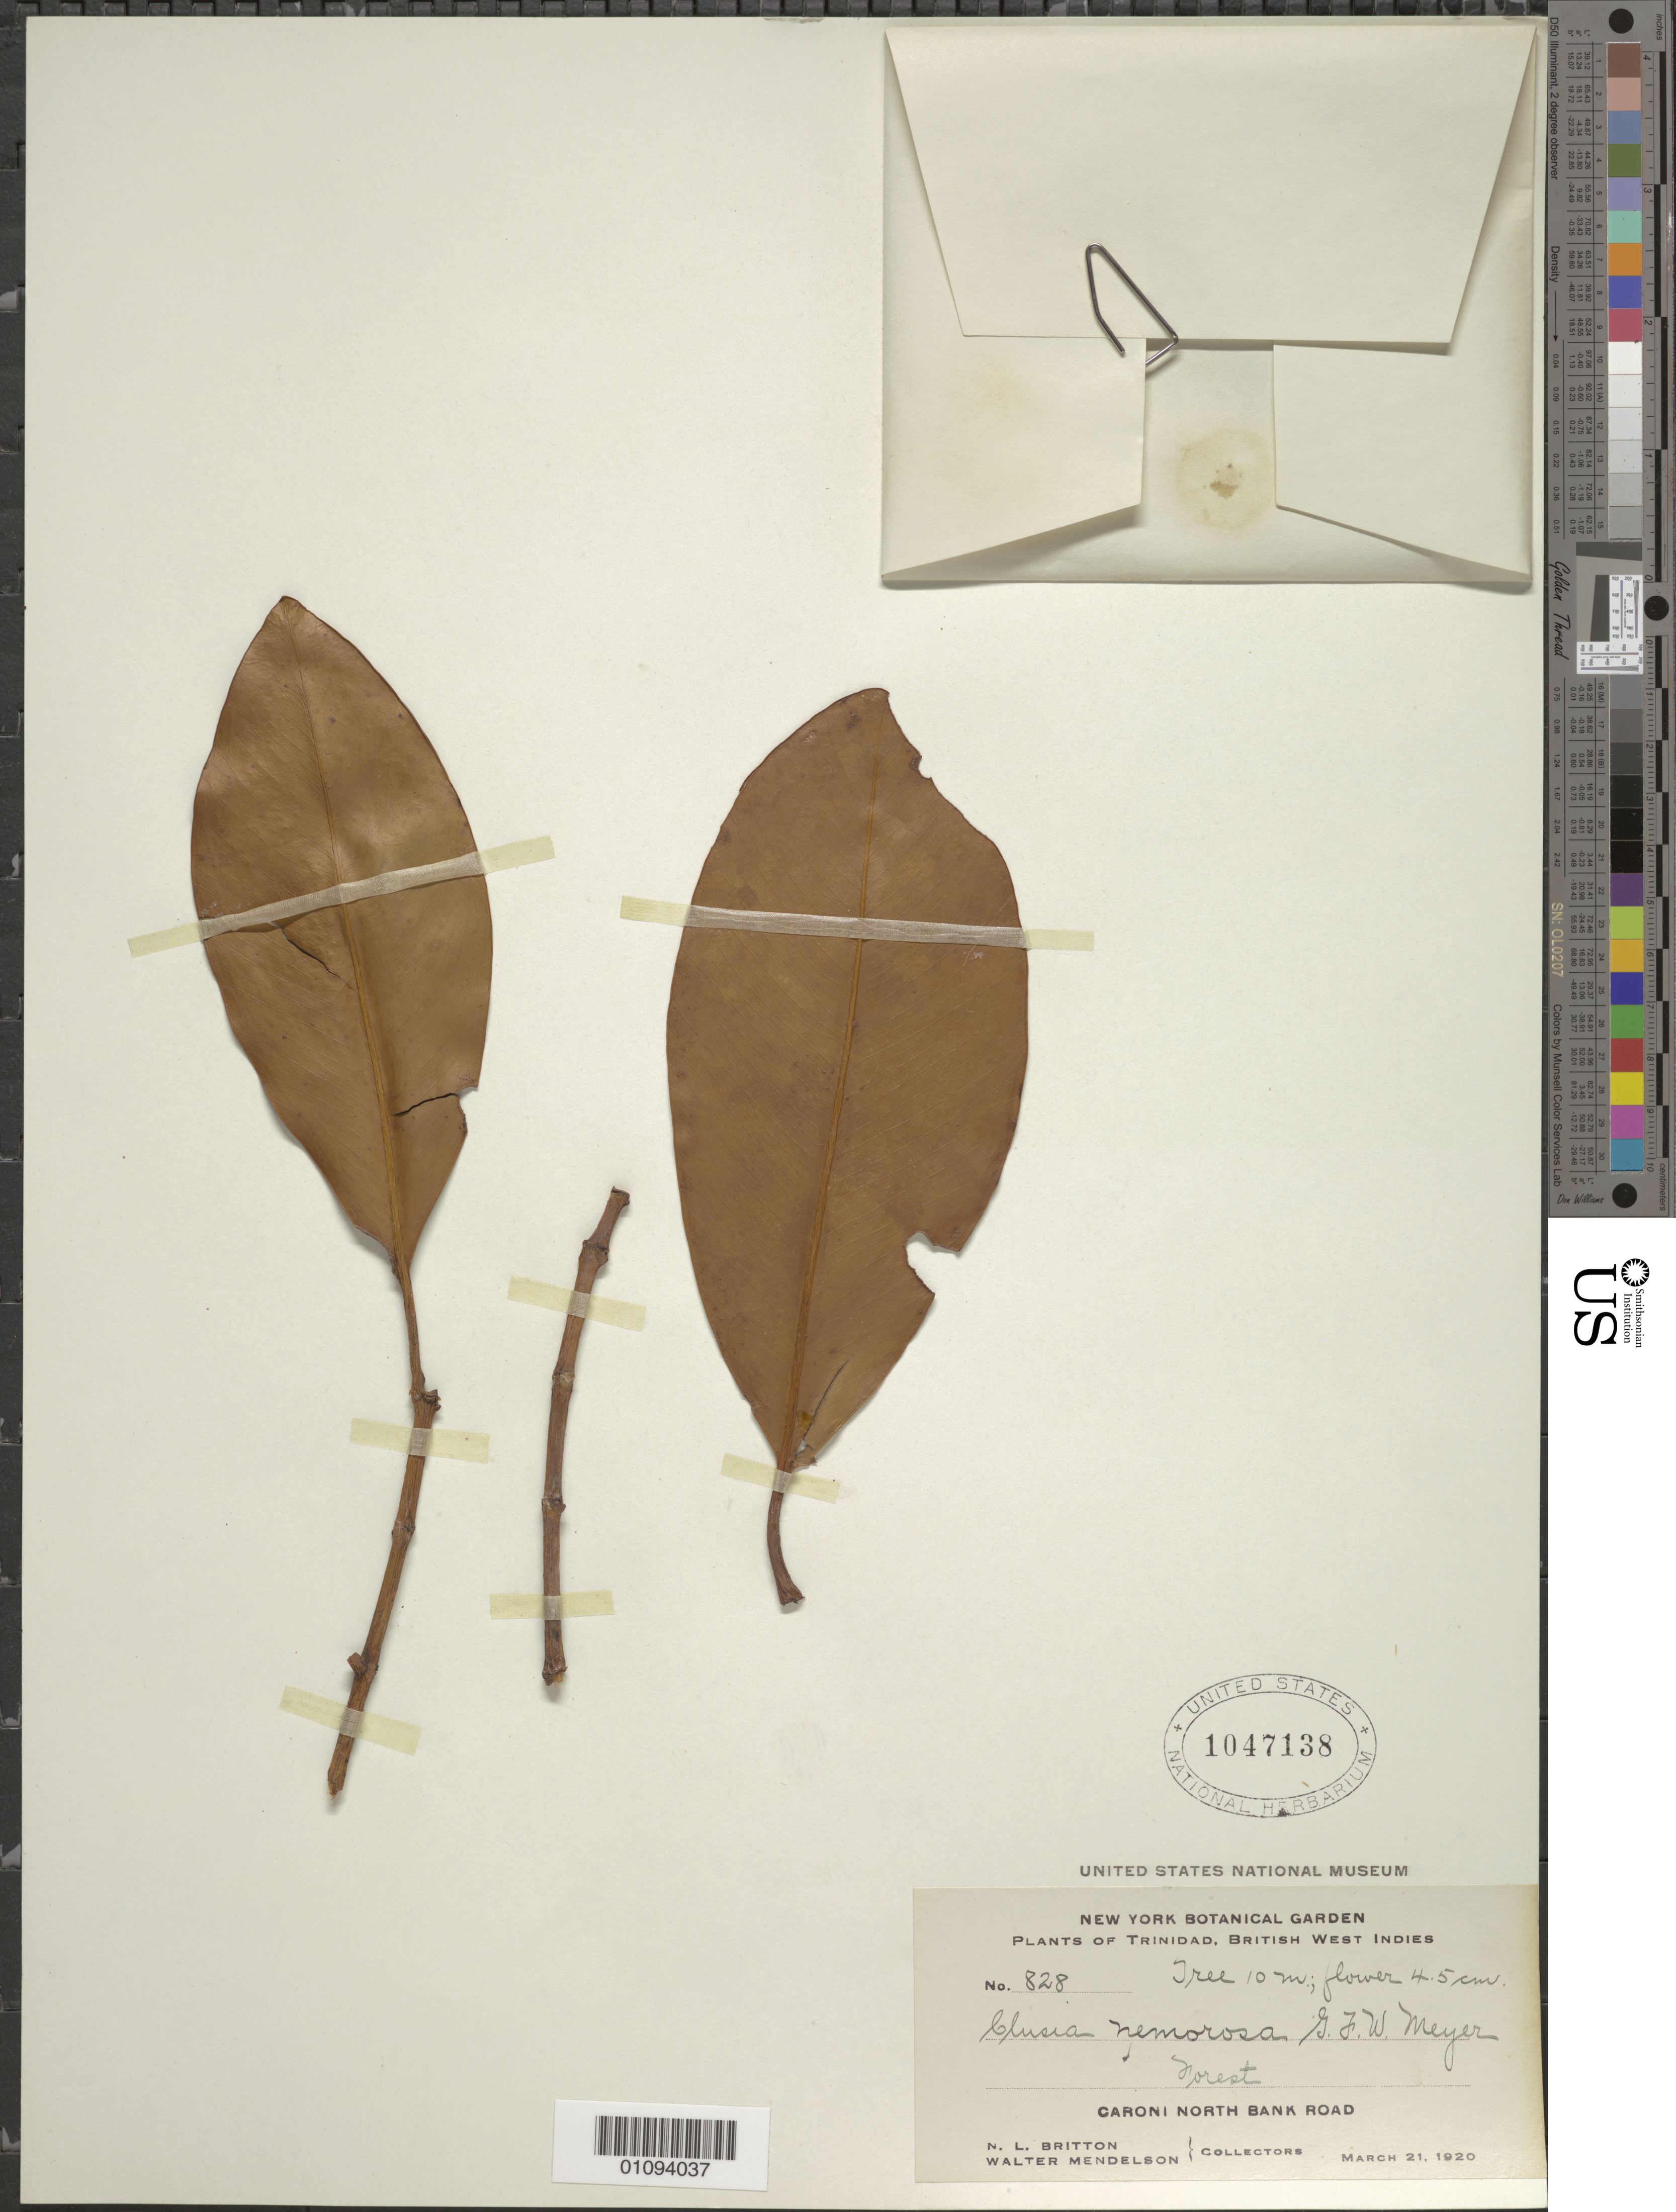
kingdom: Plantae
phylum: Tracheophyta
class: Magnoliopsida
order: Malpighiales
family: Clusiaceae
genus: Clusia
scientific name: Clusia nemorosa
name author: G. Mey.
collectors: N. Britton & W. Mendelson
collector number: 828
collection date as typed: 21 Mar 1920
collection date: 1920-03-21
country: Trinidad and Tobago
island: Trinidad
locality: Caroni N Bank Road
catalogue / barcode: US 1047138